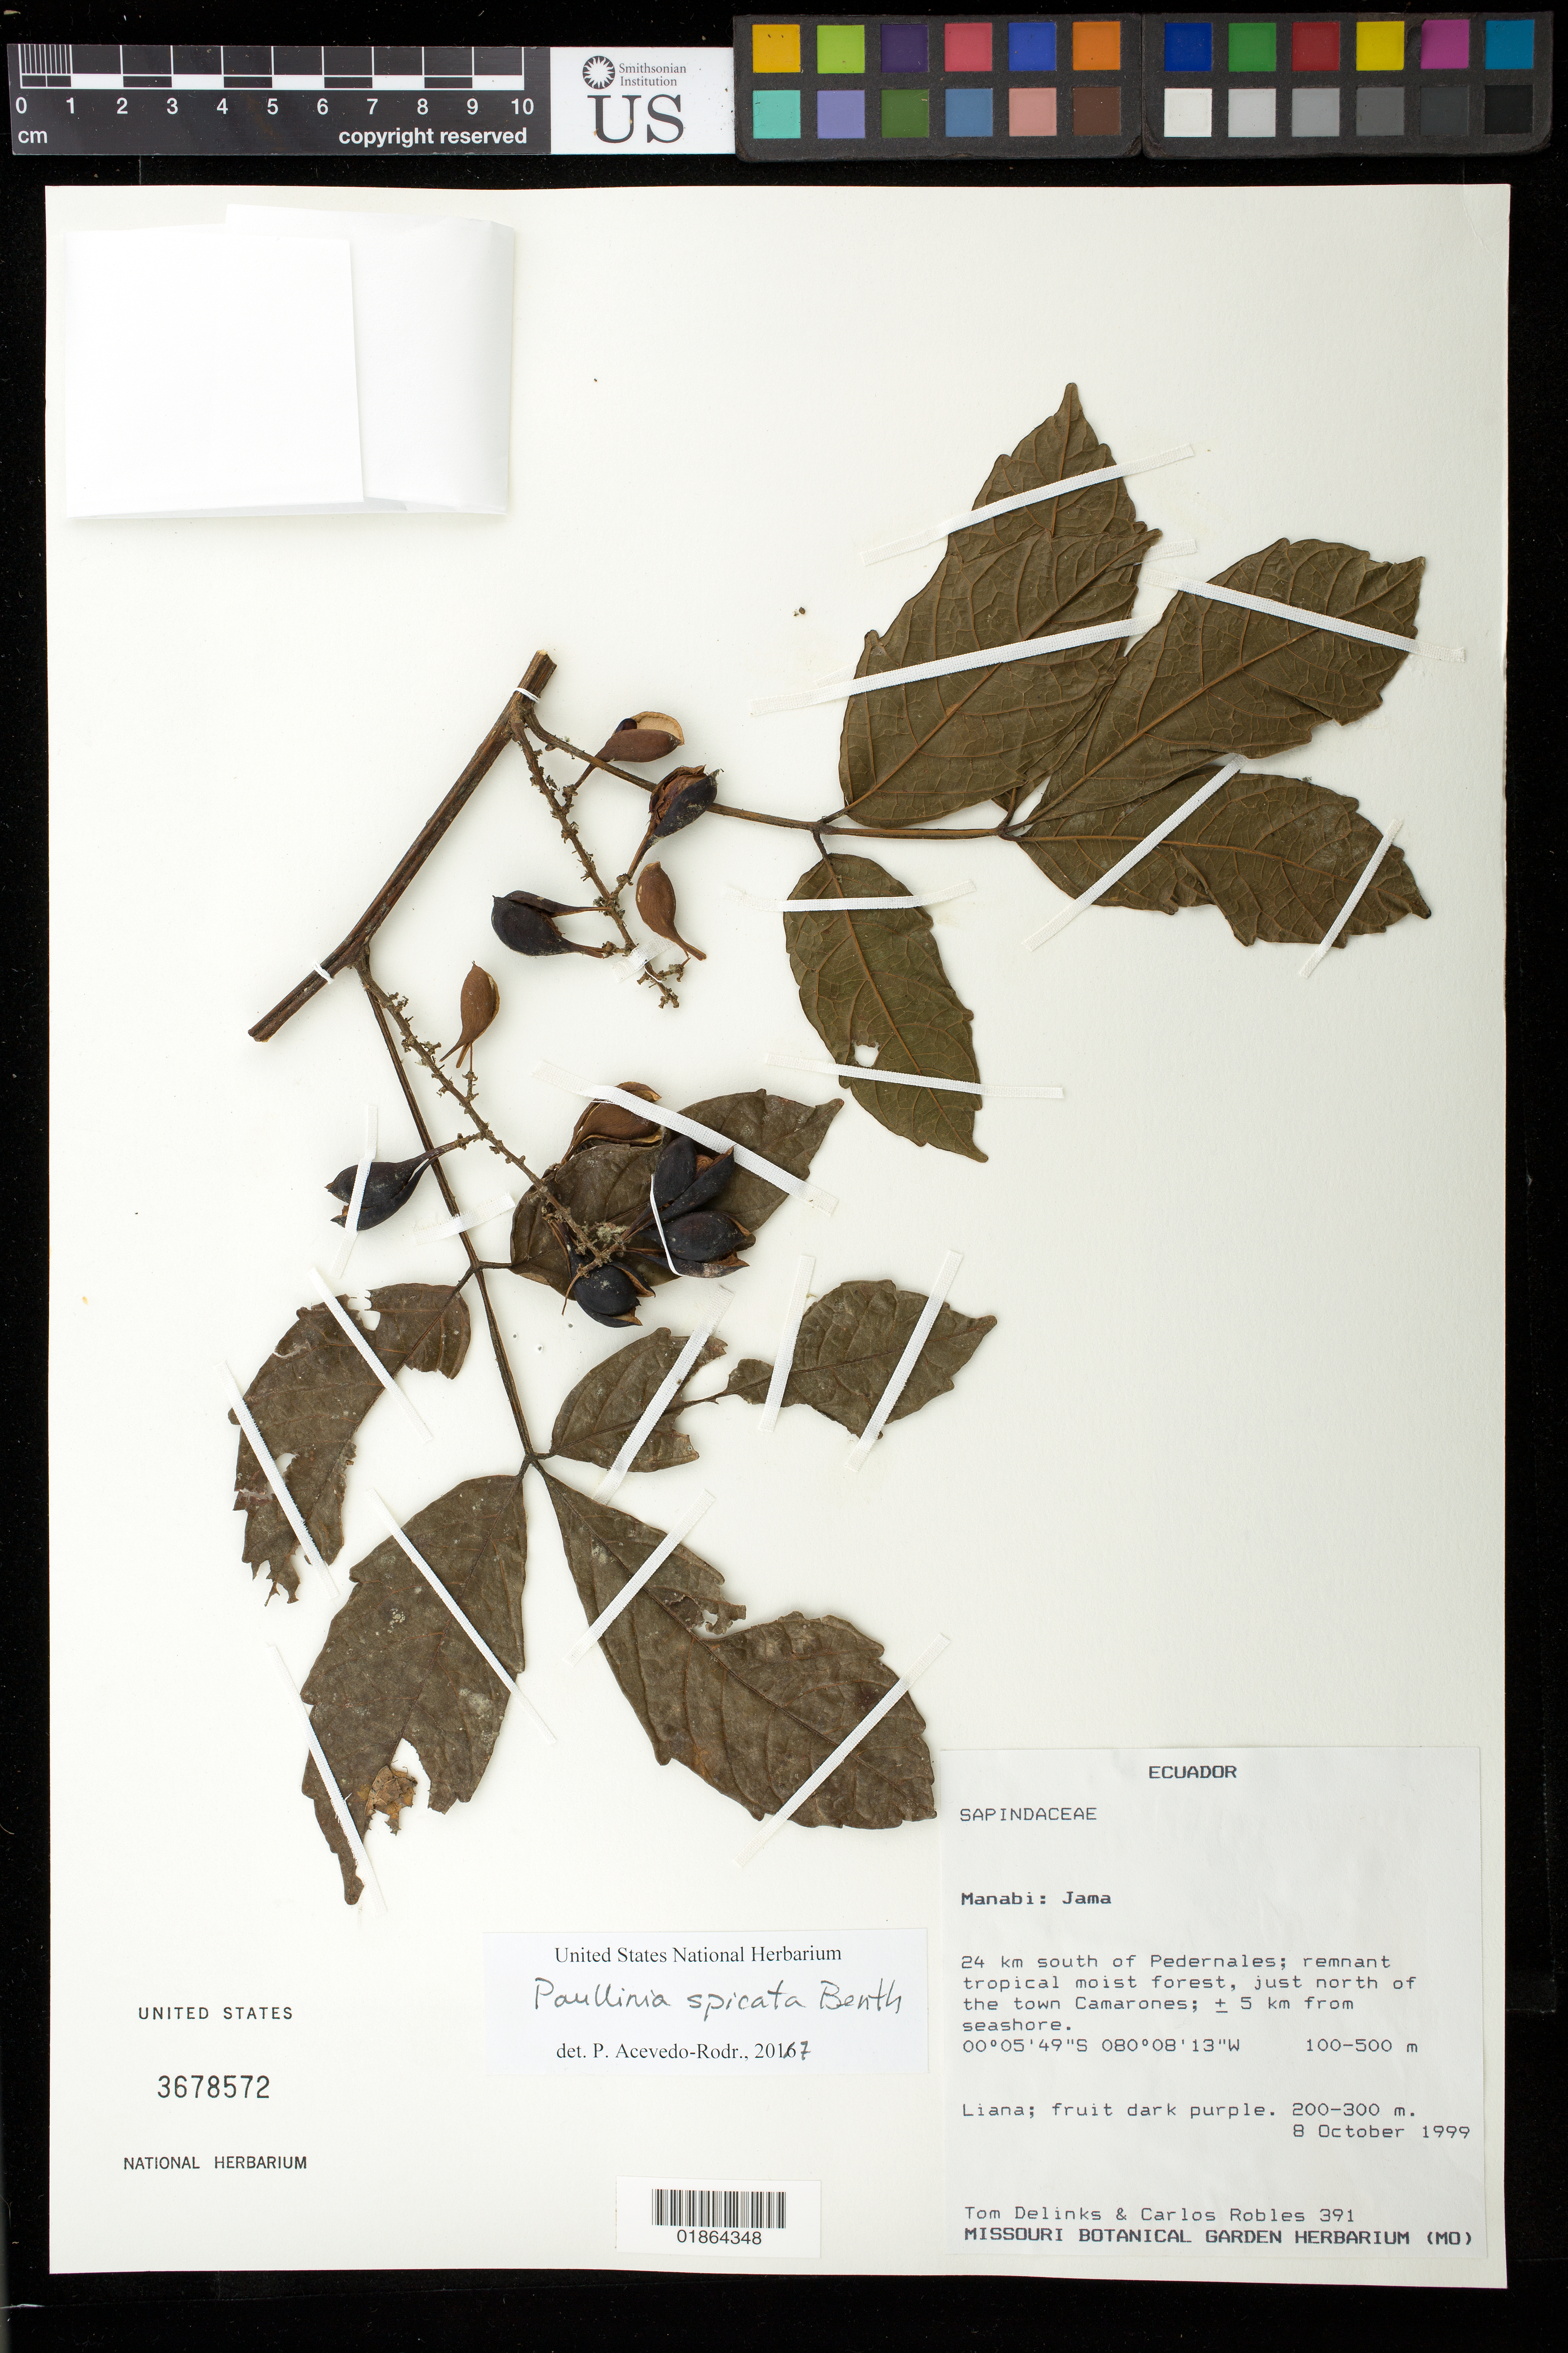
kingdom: Plantae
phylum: Tracheophyta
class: Magnoliopsida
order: Sapindales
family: Sapindaceae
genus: Paullinia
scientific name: Paullinia spicata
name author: Benth.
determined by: Acevedo-Rodríguez, P., (BOT), Smithsonian Institution - National Museum of Natural History (UNITED STATES)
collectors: T. Delinks & C. Robles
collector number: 391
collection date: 1999-10-08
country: Ecuador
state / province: Manabí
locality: Jama; 24 km S of Pedernales, just N of the town Camarones; ± 5 km from seashore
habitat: Remnant tropical moist forest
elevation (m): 200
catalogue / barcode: US 3678572